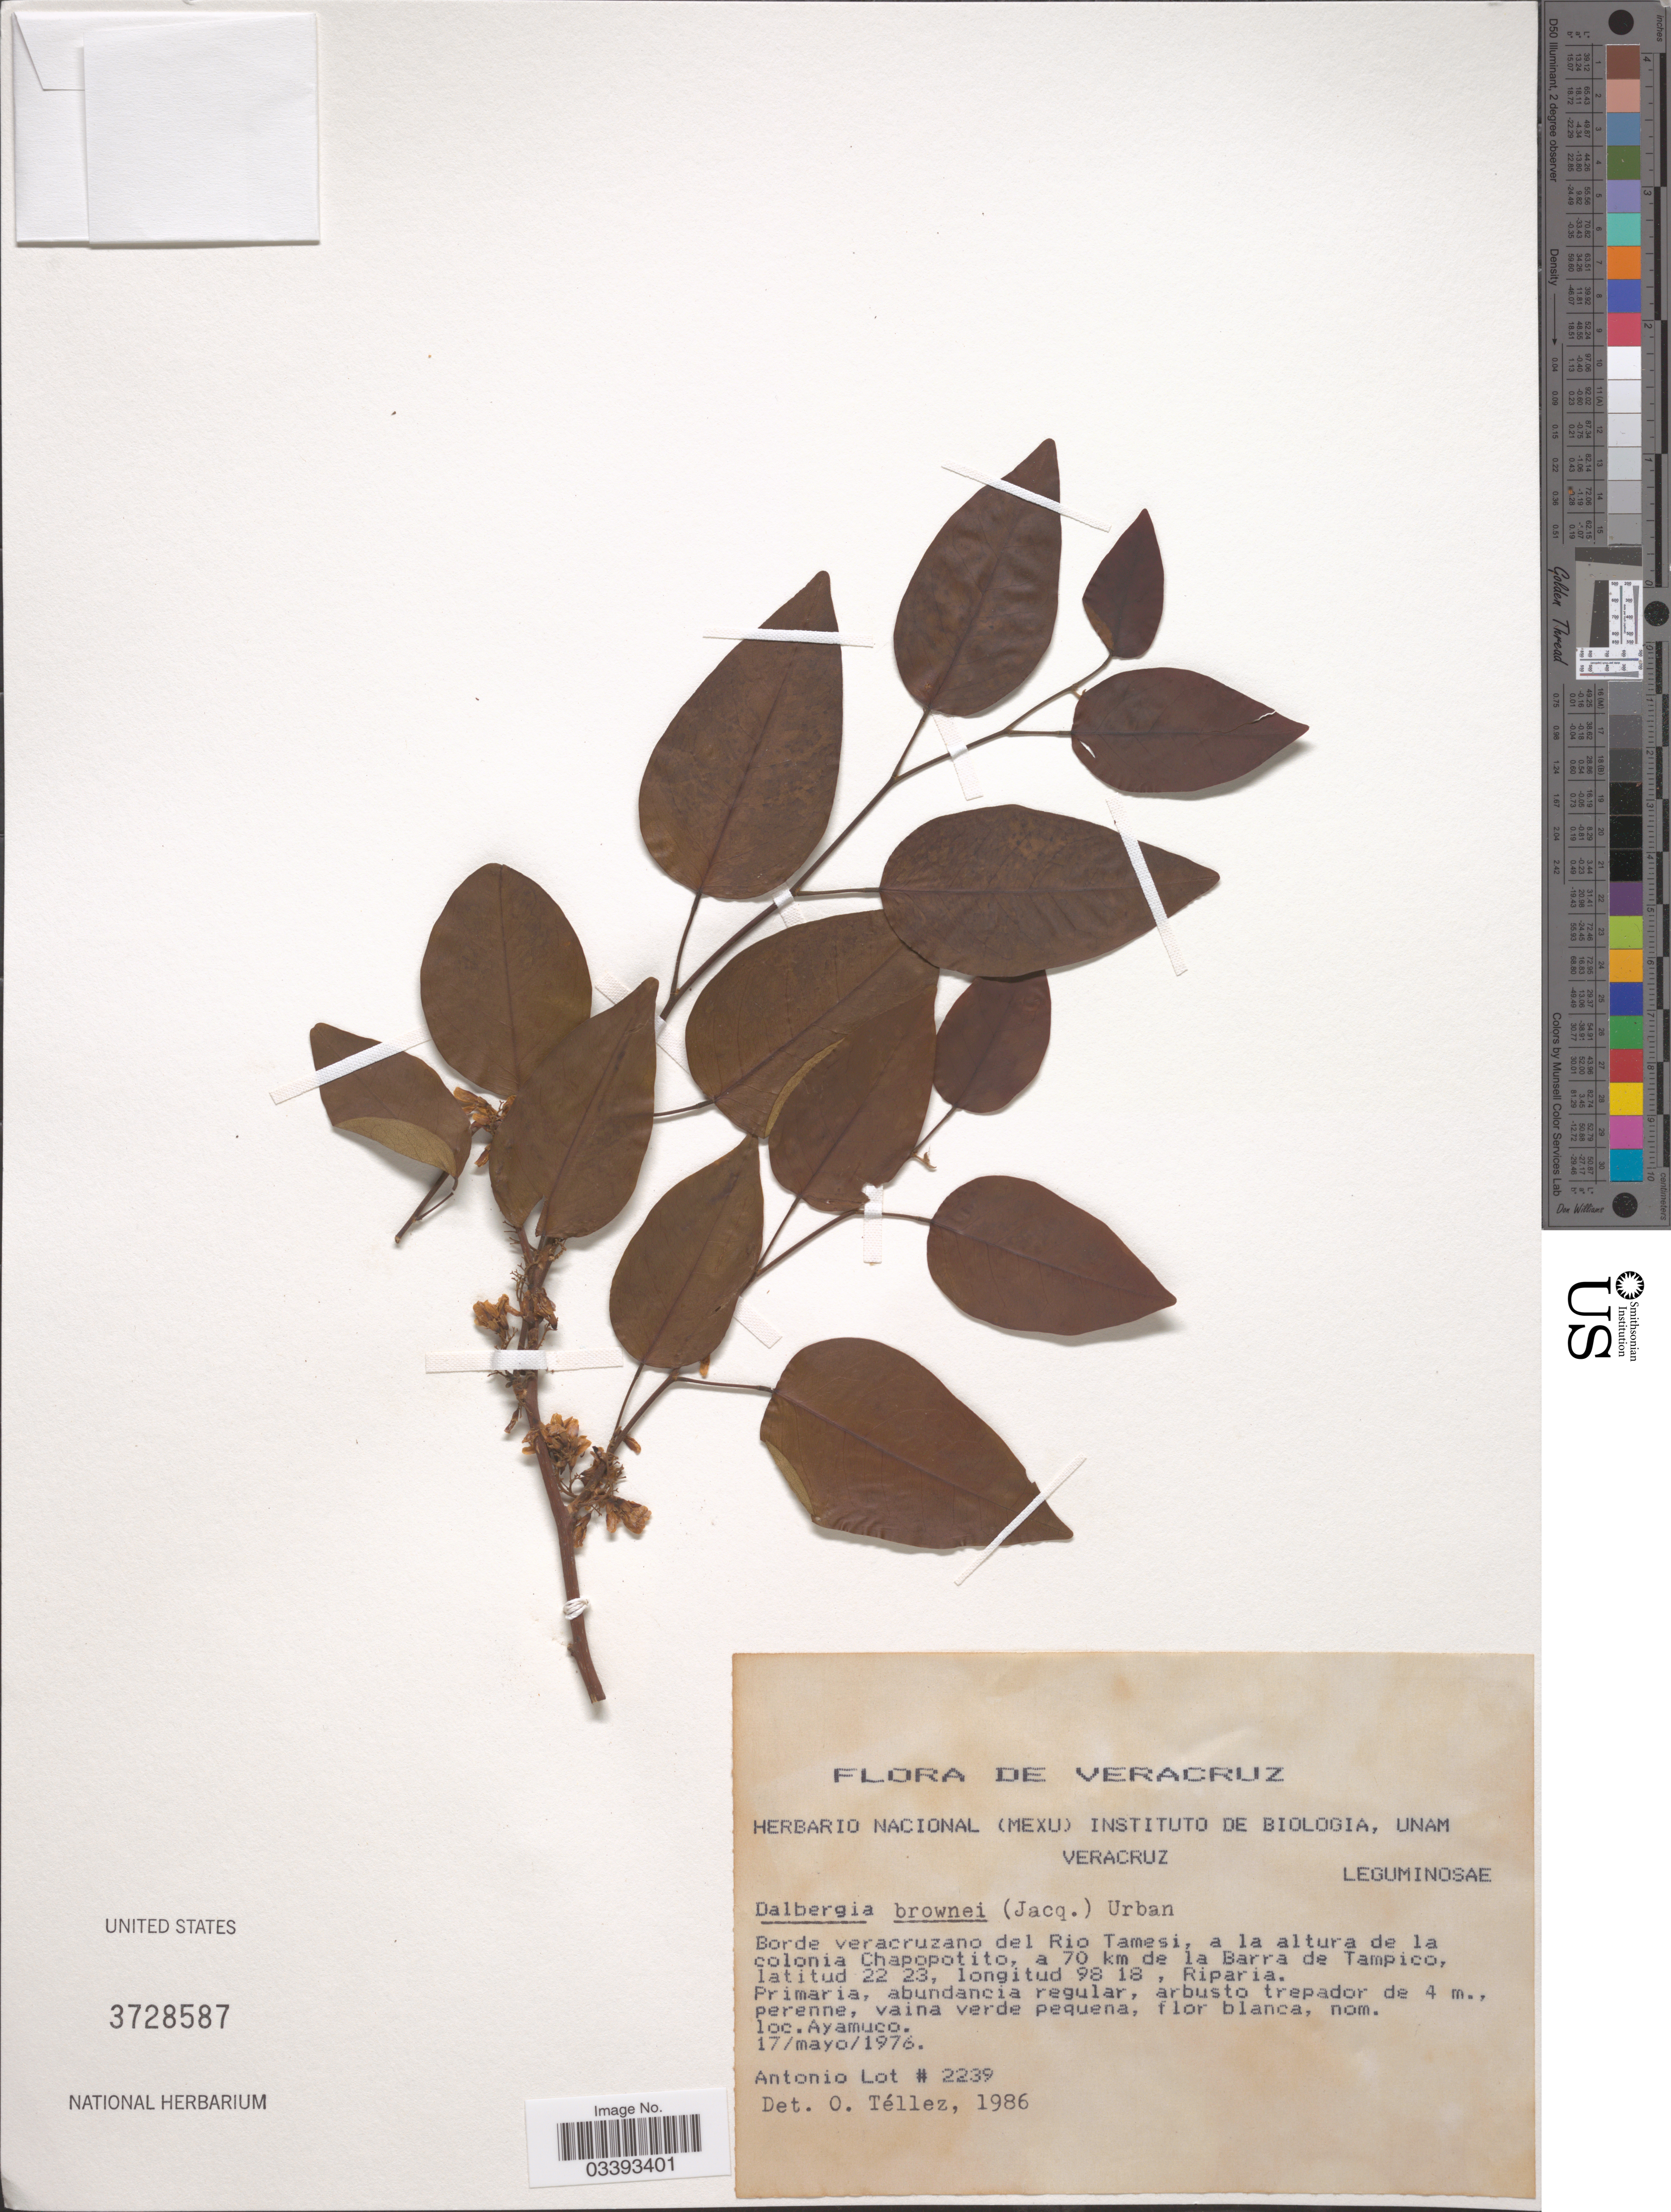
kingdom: Plantae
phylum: Tracheophyta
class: Magnoliopsida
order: Fabales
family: Fabaceae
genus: Dalbergia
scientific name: Dalbergia brownei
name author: (Jacq.) Schinz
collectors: Lot, A.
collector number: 2239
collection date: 1976-05-17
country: Mexico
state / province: Veracruz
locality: Veracruz. Borde veracruzano del Rio Tamesi, a la altura de la colonia Chapopotito, a 70 km de la Barra de Tampico. Ayamuco.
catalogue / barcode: US 3728587